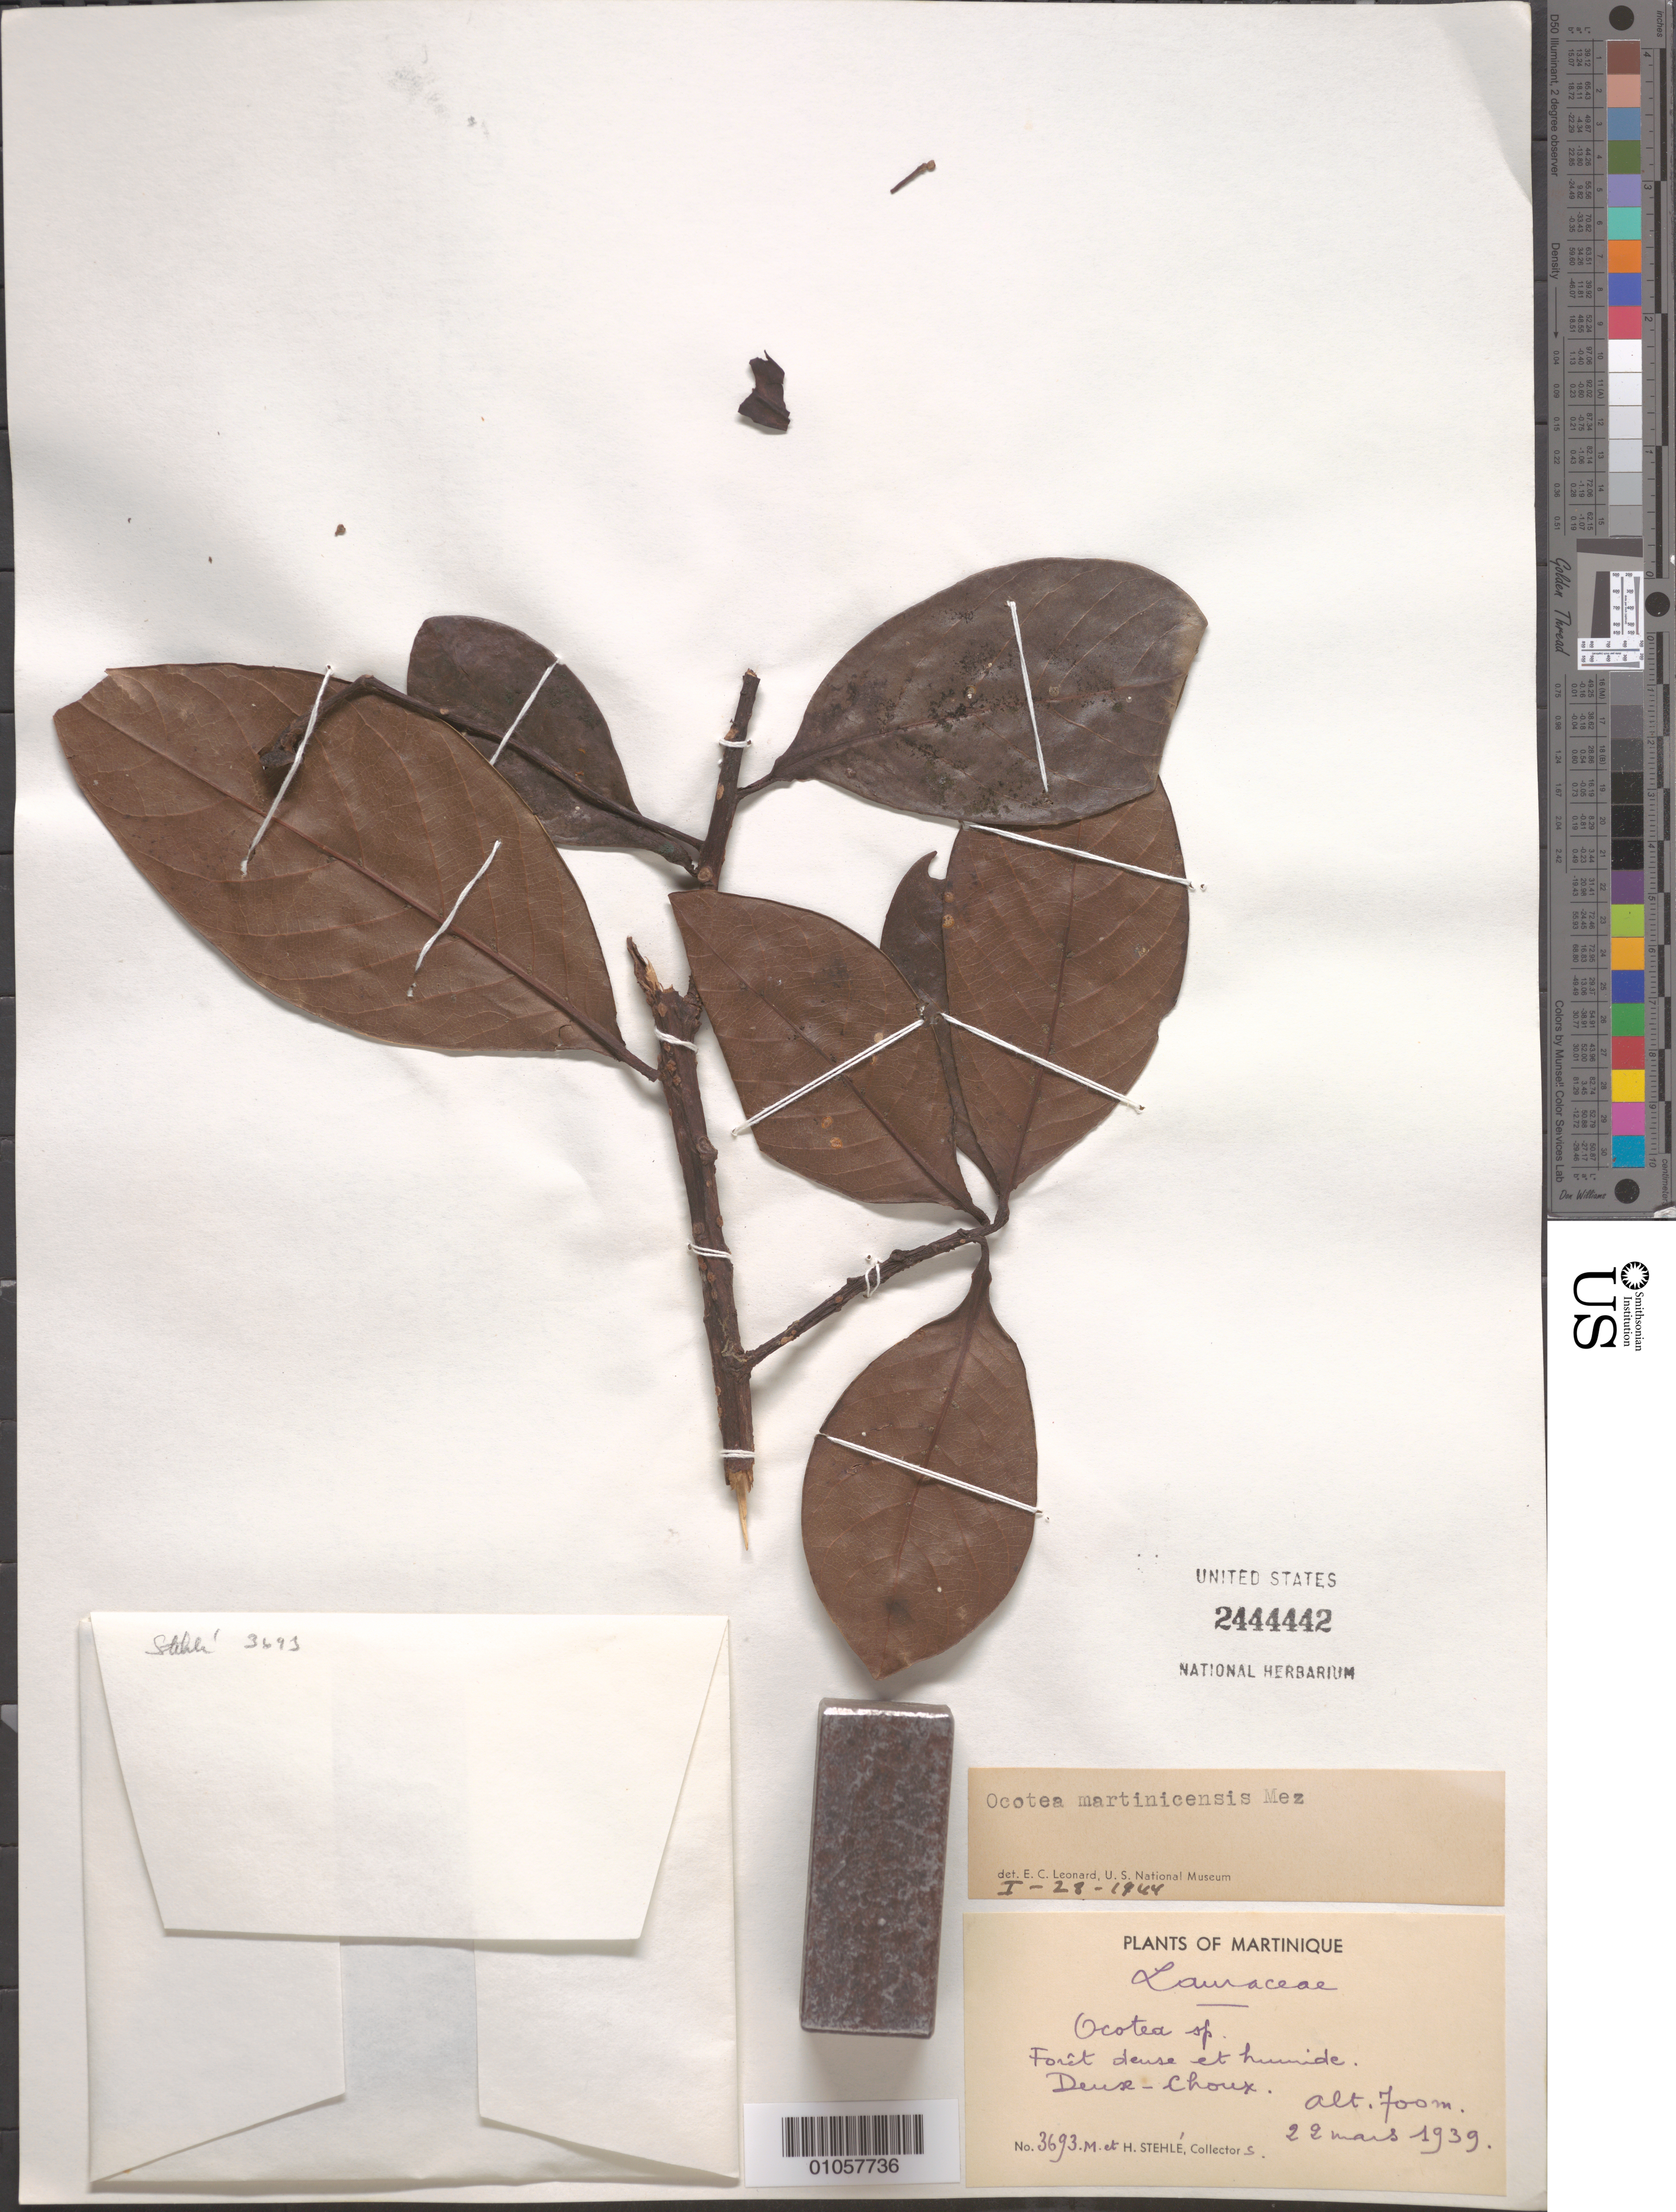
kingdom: Plantae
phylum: Tracheophyta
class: Magnoliopsida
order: Laurales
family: Lauraceae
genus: Ocotea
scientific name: Ocotea martinicensis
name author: Mez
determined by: Leonard, Emery C., (US)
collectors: H. Stehlé & M. Stehlé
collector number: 3693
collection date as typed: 22 Mar 1939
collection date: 1939-03-22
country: Martinique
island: Martinique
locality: Deux-Choux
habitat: Forêt dense et humide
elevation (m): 700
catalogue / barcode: US 2444442